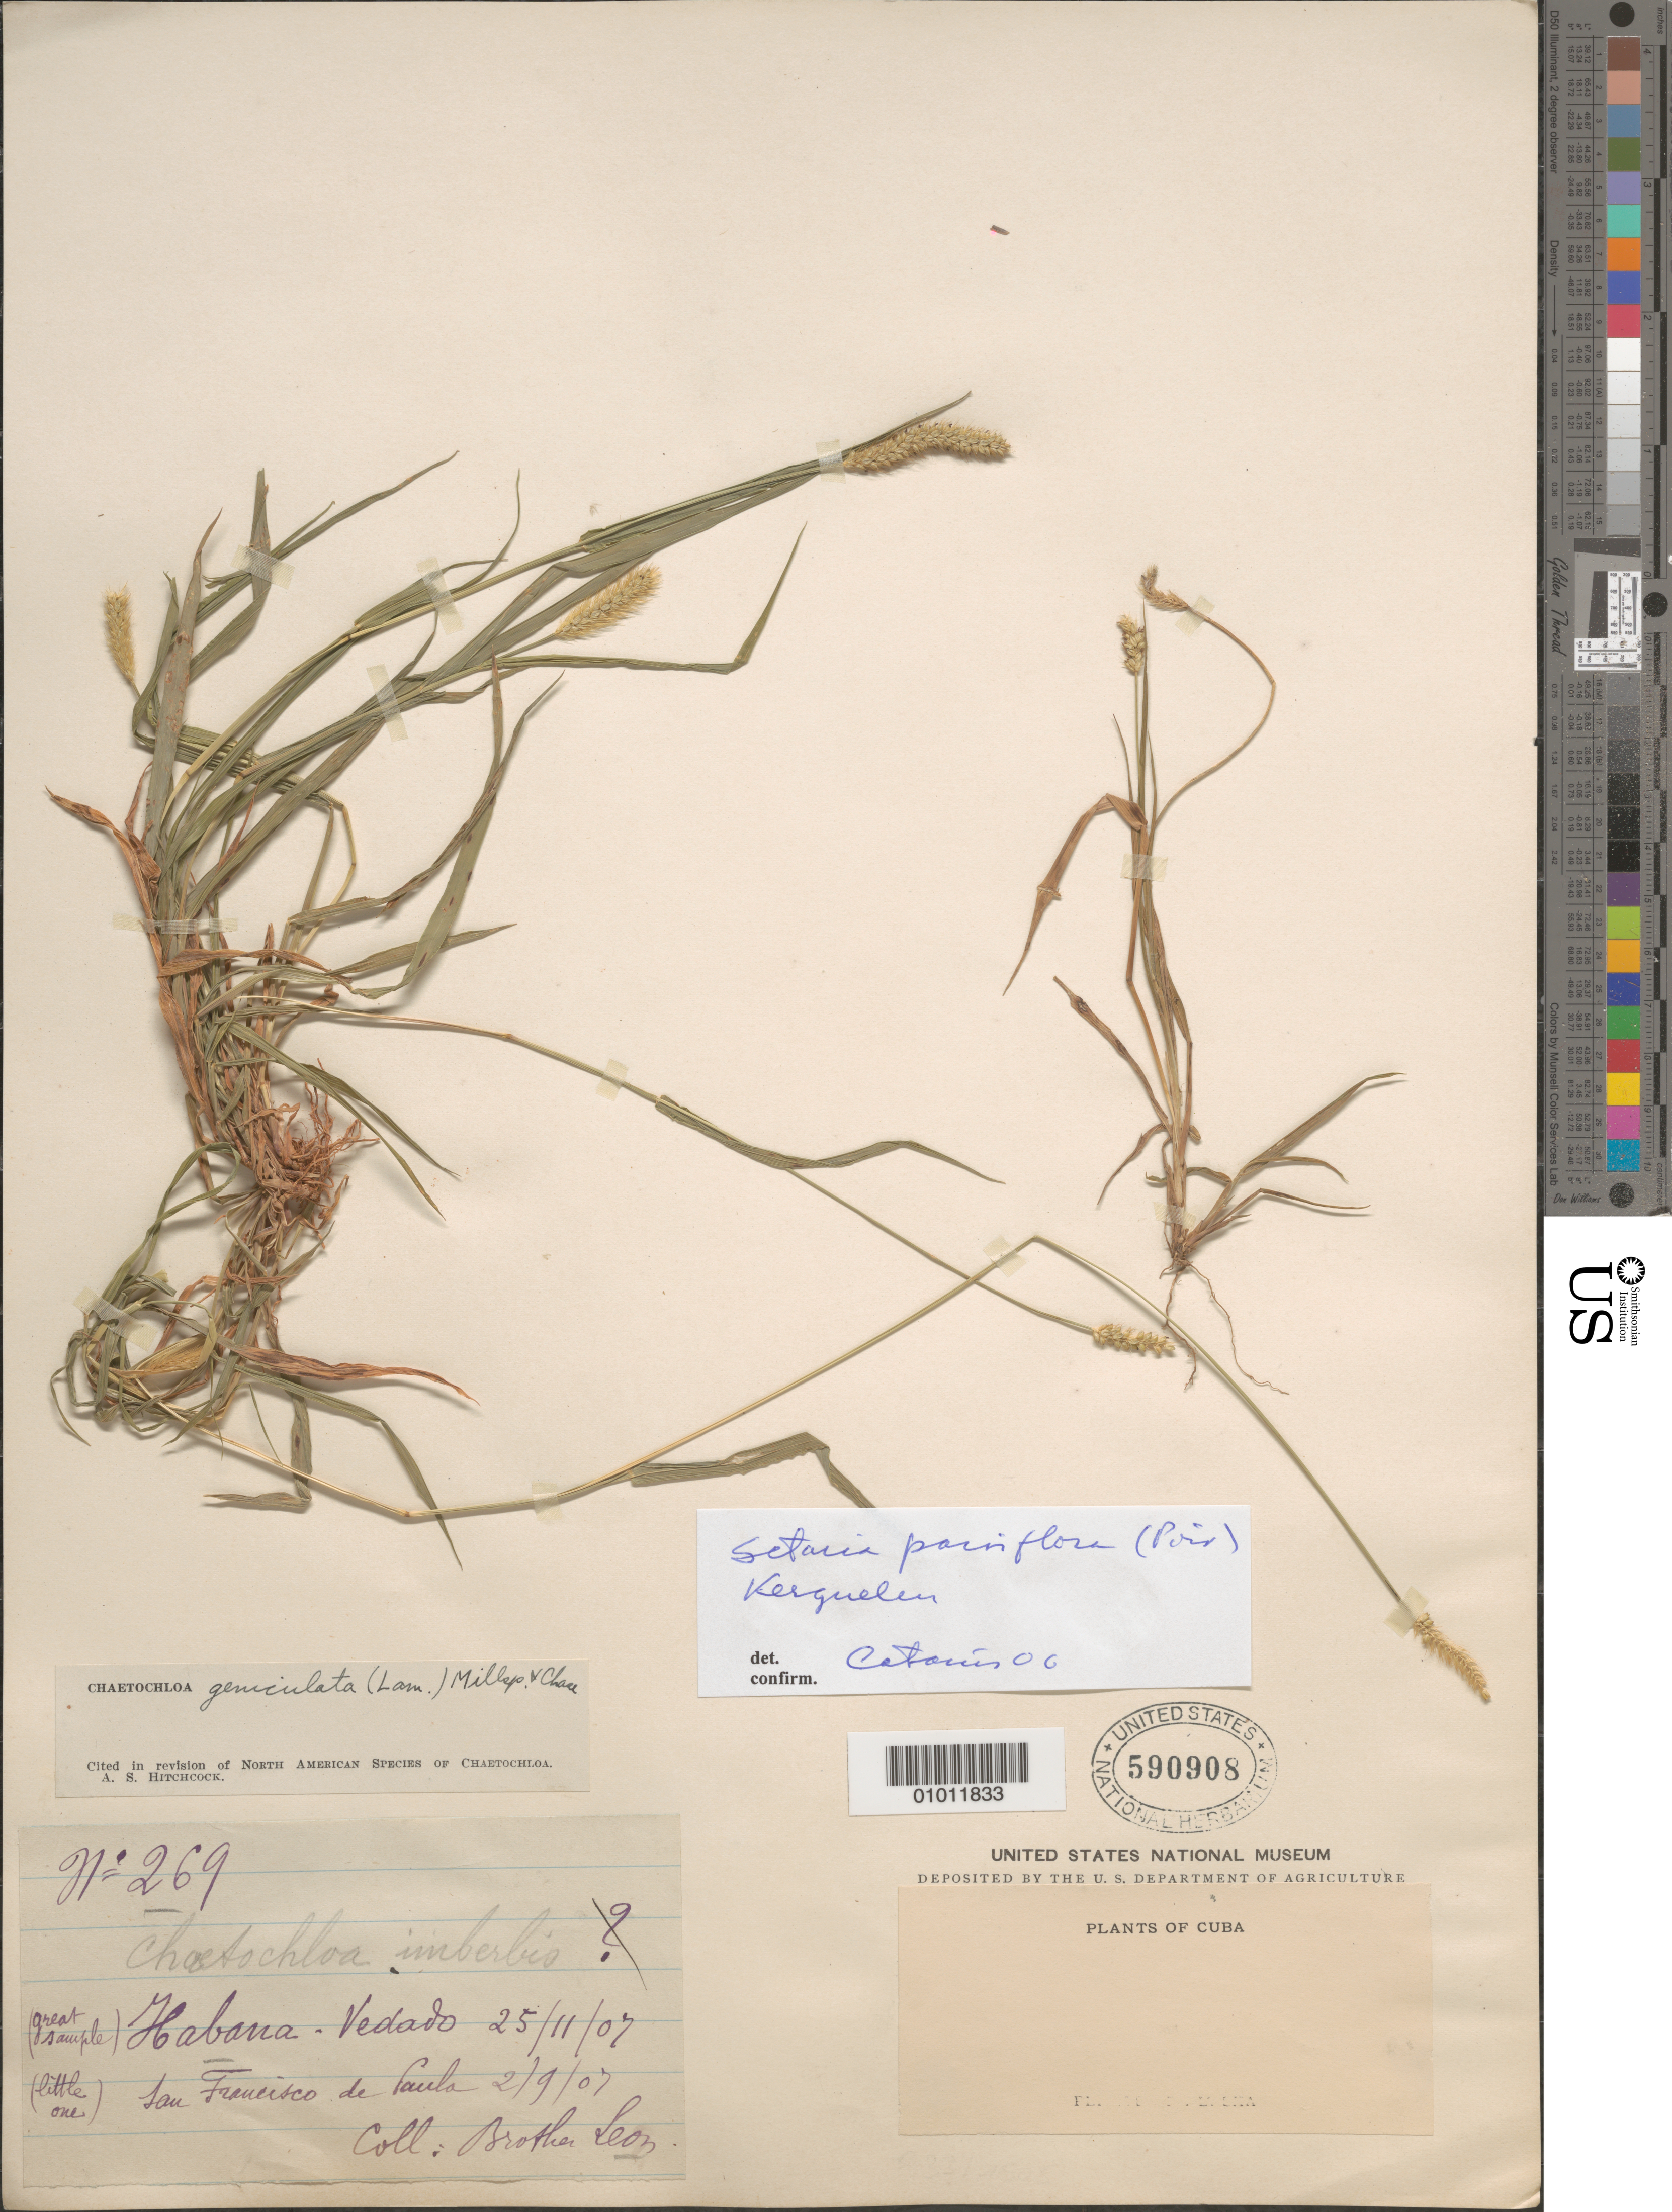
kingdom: Plantae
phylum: Tracheophyta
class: Liliopsida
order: Poales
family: Poaceae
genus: Setaria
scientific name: Setaria parviflora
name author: (Poir.) Kerguélen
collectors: Bro. León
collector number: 269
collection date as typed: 02 Sep 1907 and 25 Nov 1907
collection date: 1907-09-02,1907-11-25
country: Cuba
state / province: La Habana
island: Cuba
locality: Vedado (large speciemen), San Francisco de Paula (small specimen)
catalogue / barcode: US 590908